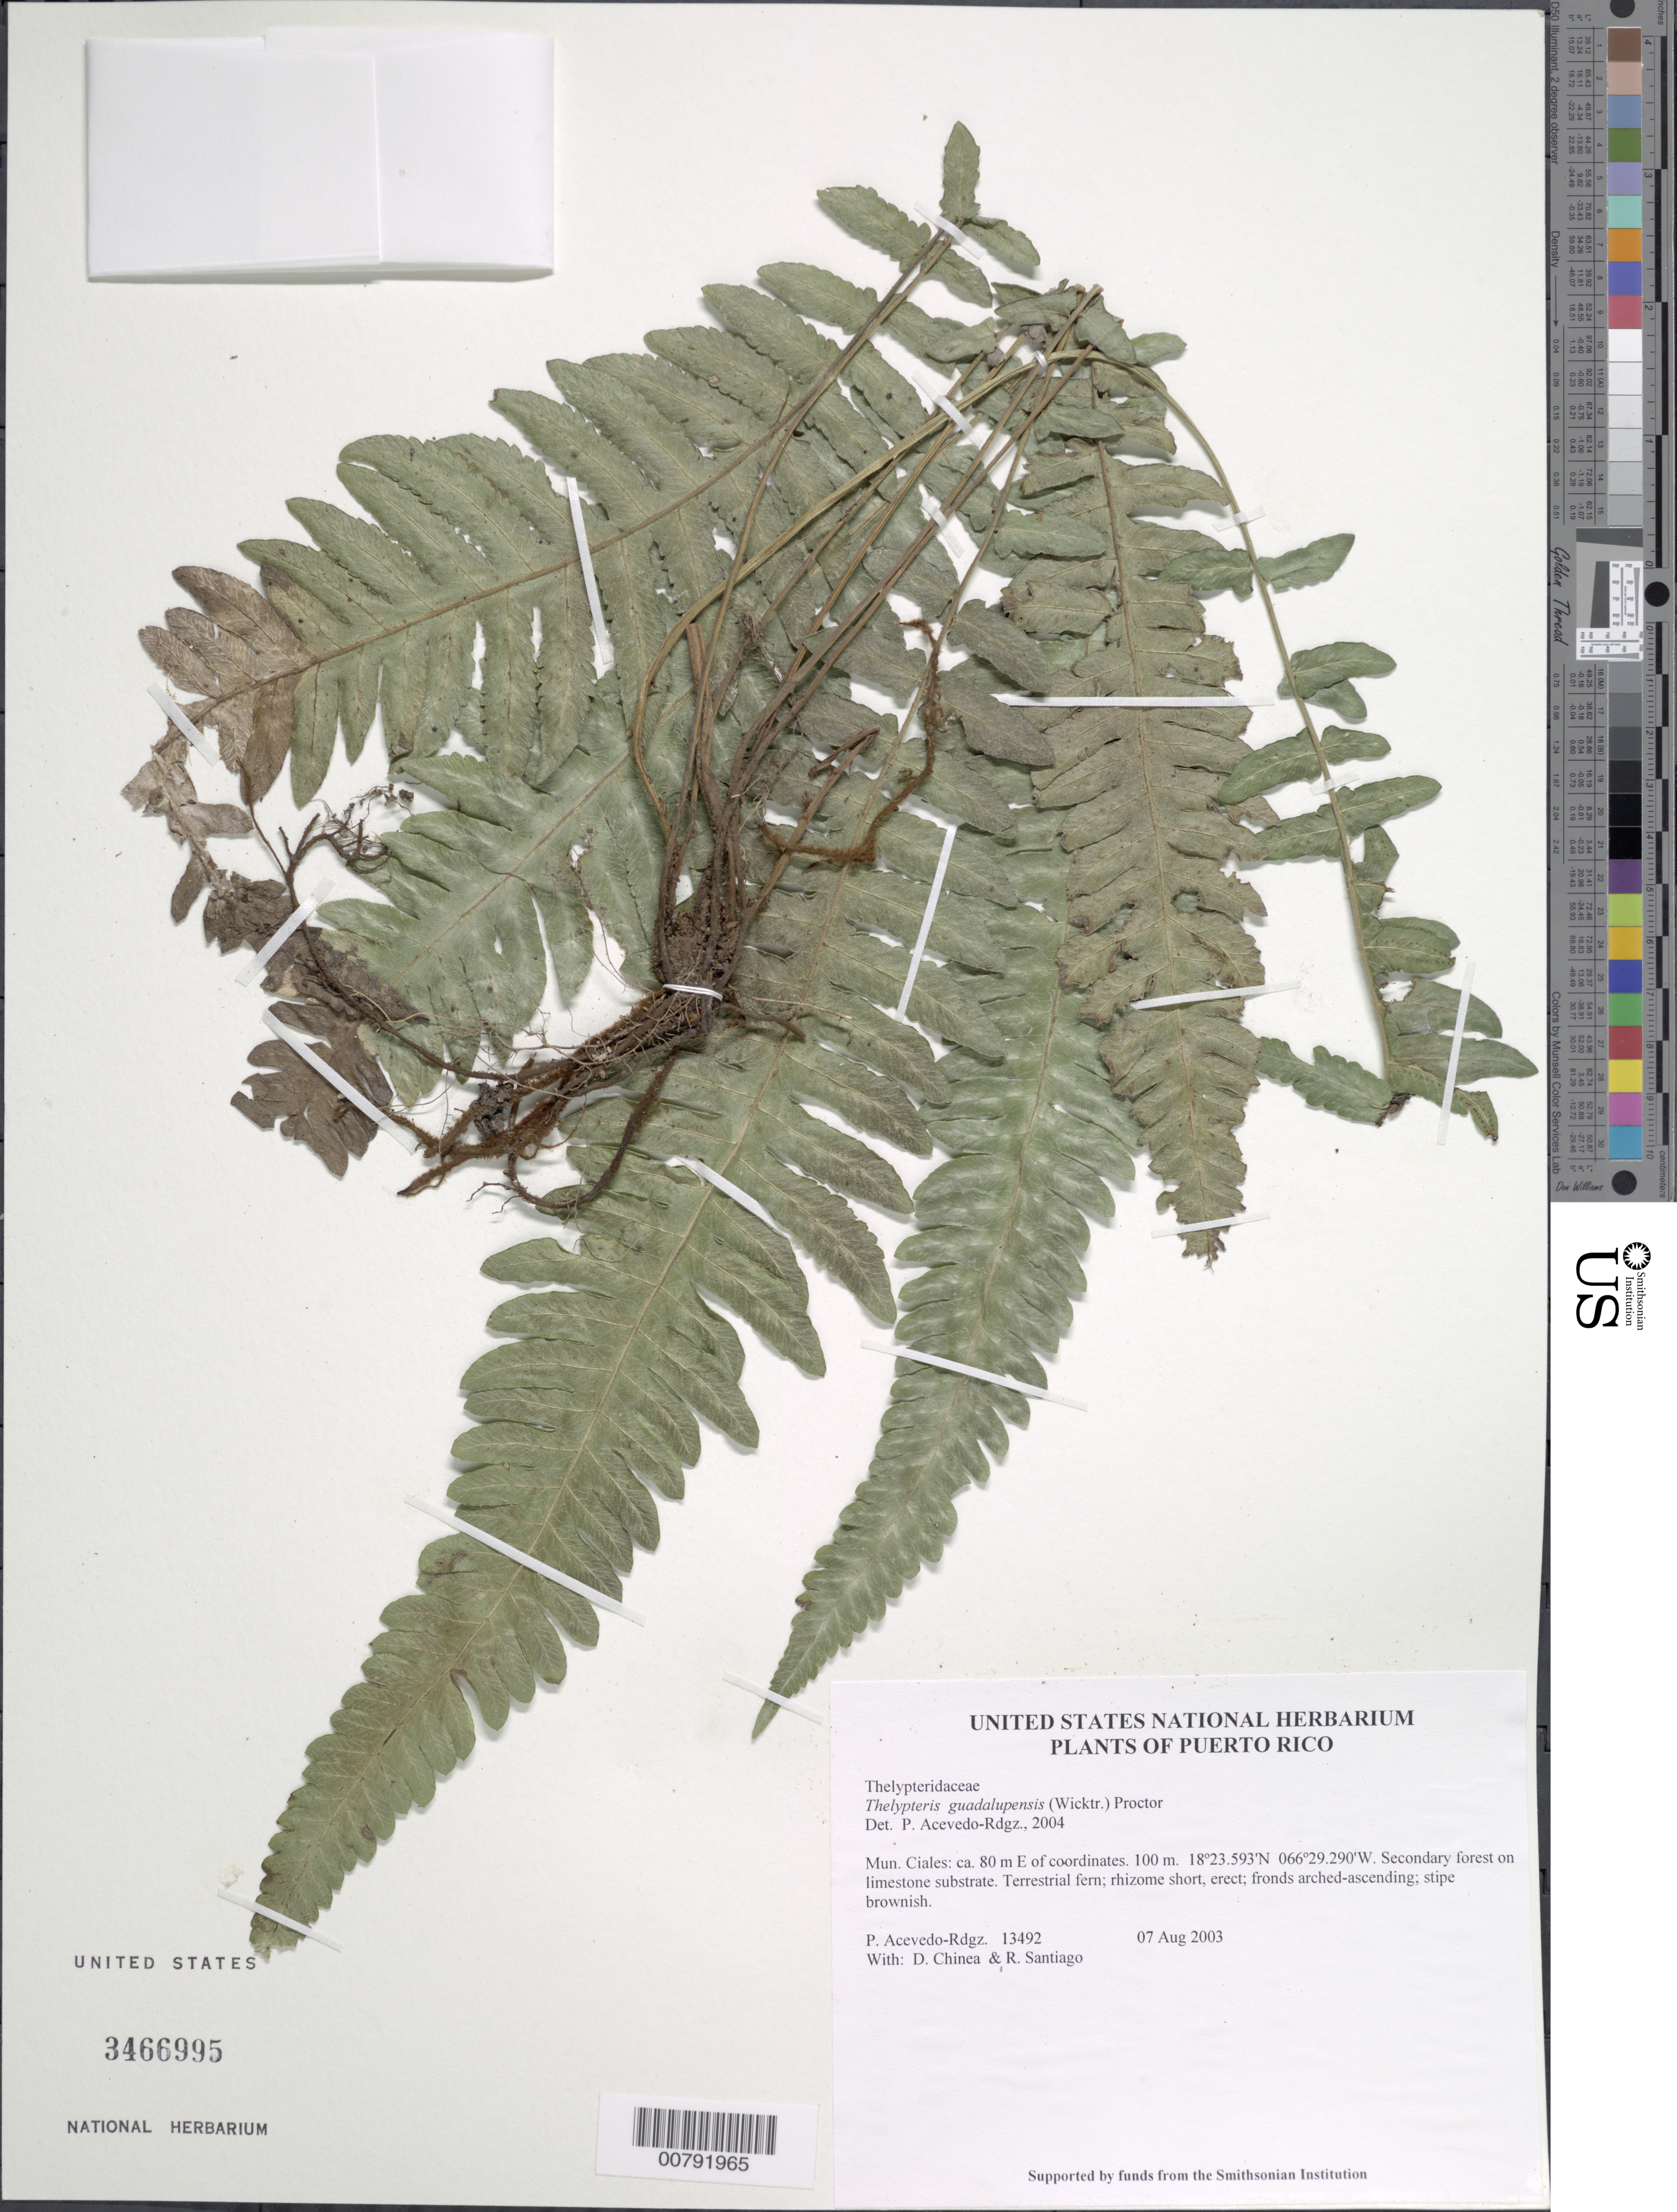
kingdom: Plantae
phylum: Tracheophyta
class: Polypodiopsida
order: Polypodiales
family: Thelypteridaceae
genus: Goniopteris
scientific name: Goniopteris guadelupensis (Wikstr.) comb. nov., ined 2015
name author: (Wikstr.)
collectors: P. Acevedo-Rodr., D. Chinea & R. Santiago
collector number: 13492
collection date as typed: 07 Aug 2003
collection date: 2003-08-07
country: Puerto Rico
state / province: Ciales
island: Puerto Rico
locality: Mun. Ciales: ca. 80 m E of coordinates.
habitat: Secondary forest on limestone substrate.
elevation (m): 100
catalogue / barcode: US 3466995